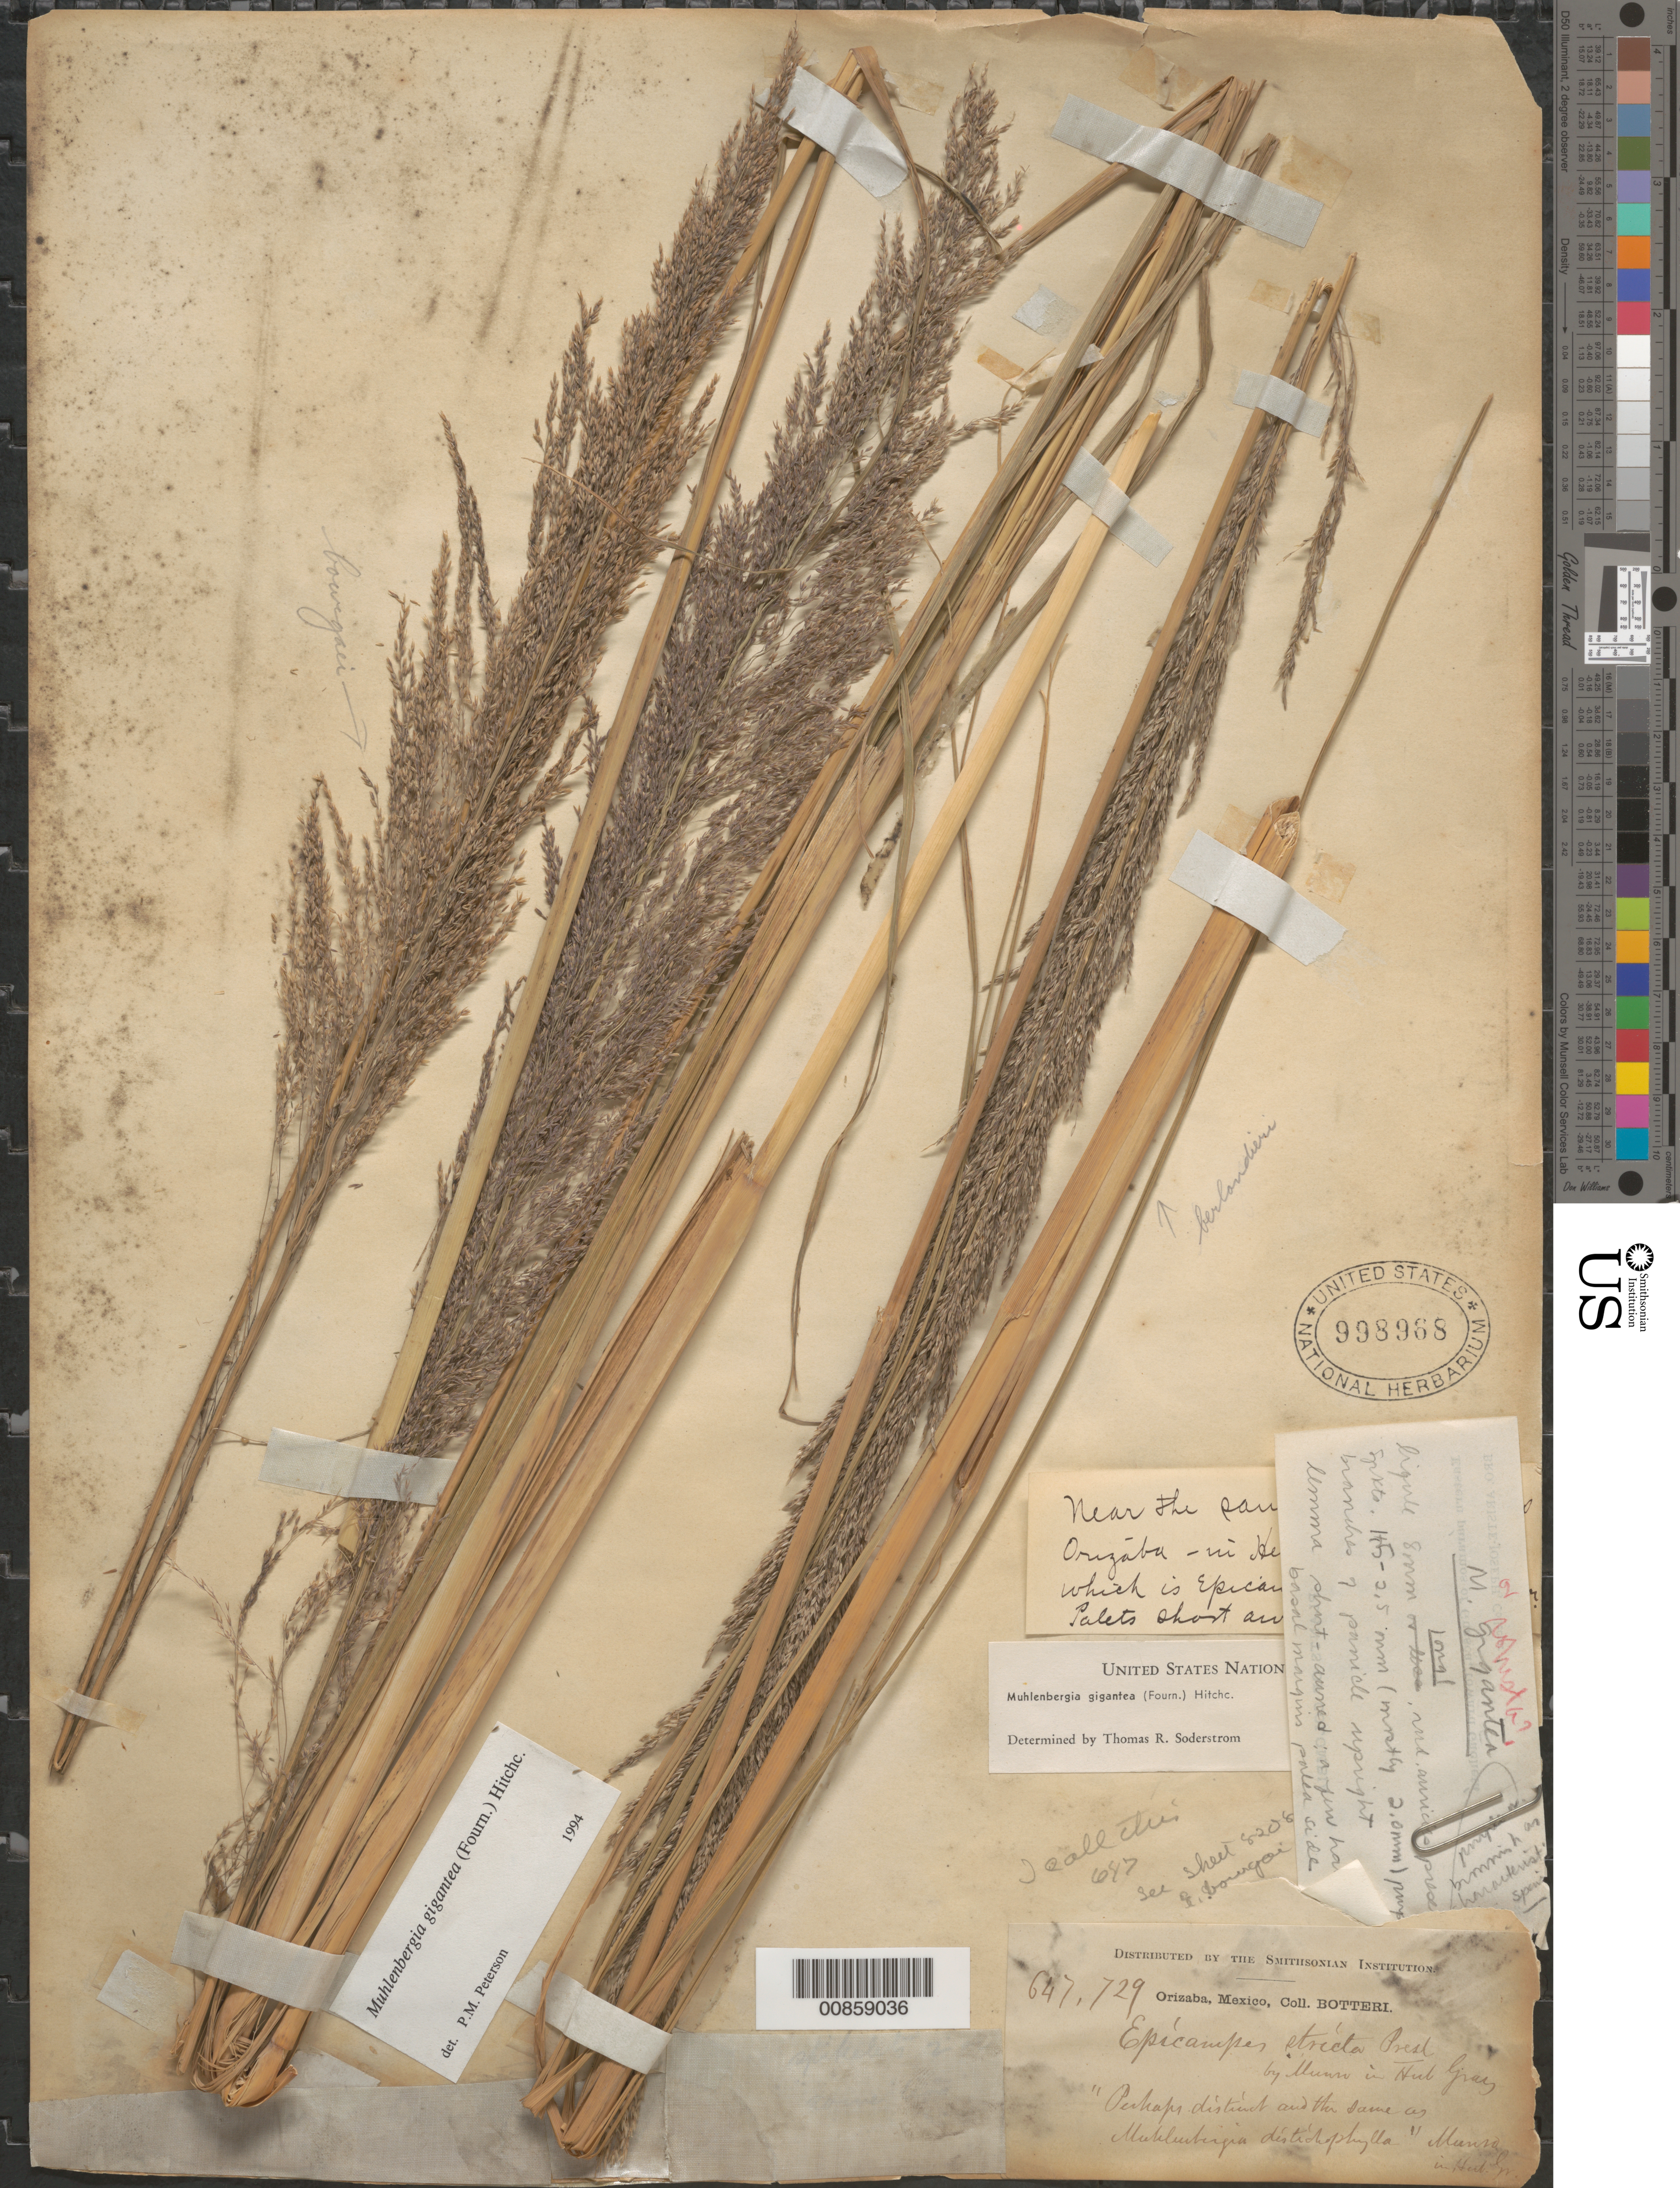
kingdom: Plantae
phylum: Tracheophyta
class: Liliopsida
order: Poales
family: Poaceae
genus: Muhlenbergia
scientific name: Muhlenbergia gigantea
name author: (E. Fourn.) Hitchc.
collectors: -. Botteri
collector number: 647729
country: Mexico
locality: Orizaba.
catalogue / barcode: US 998968